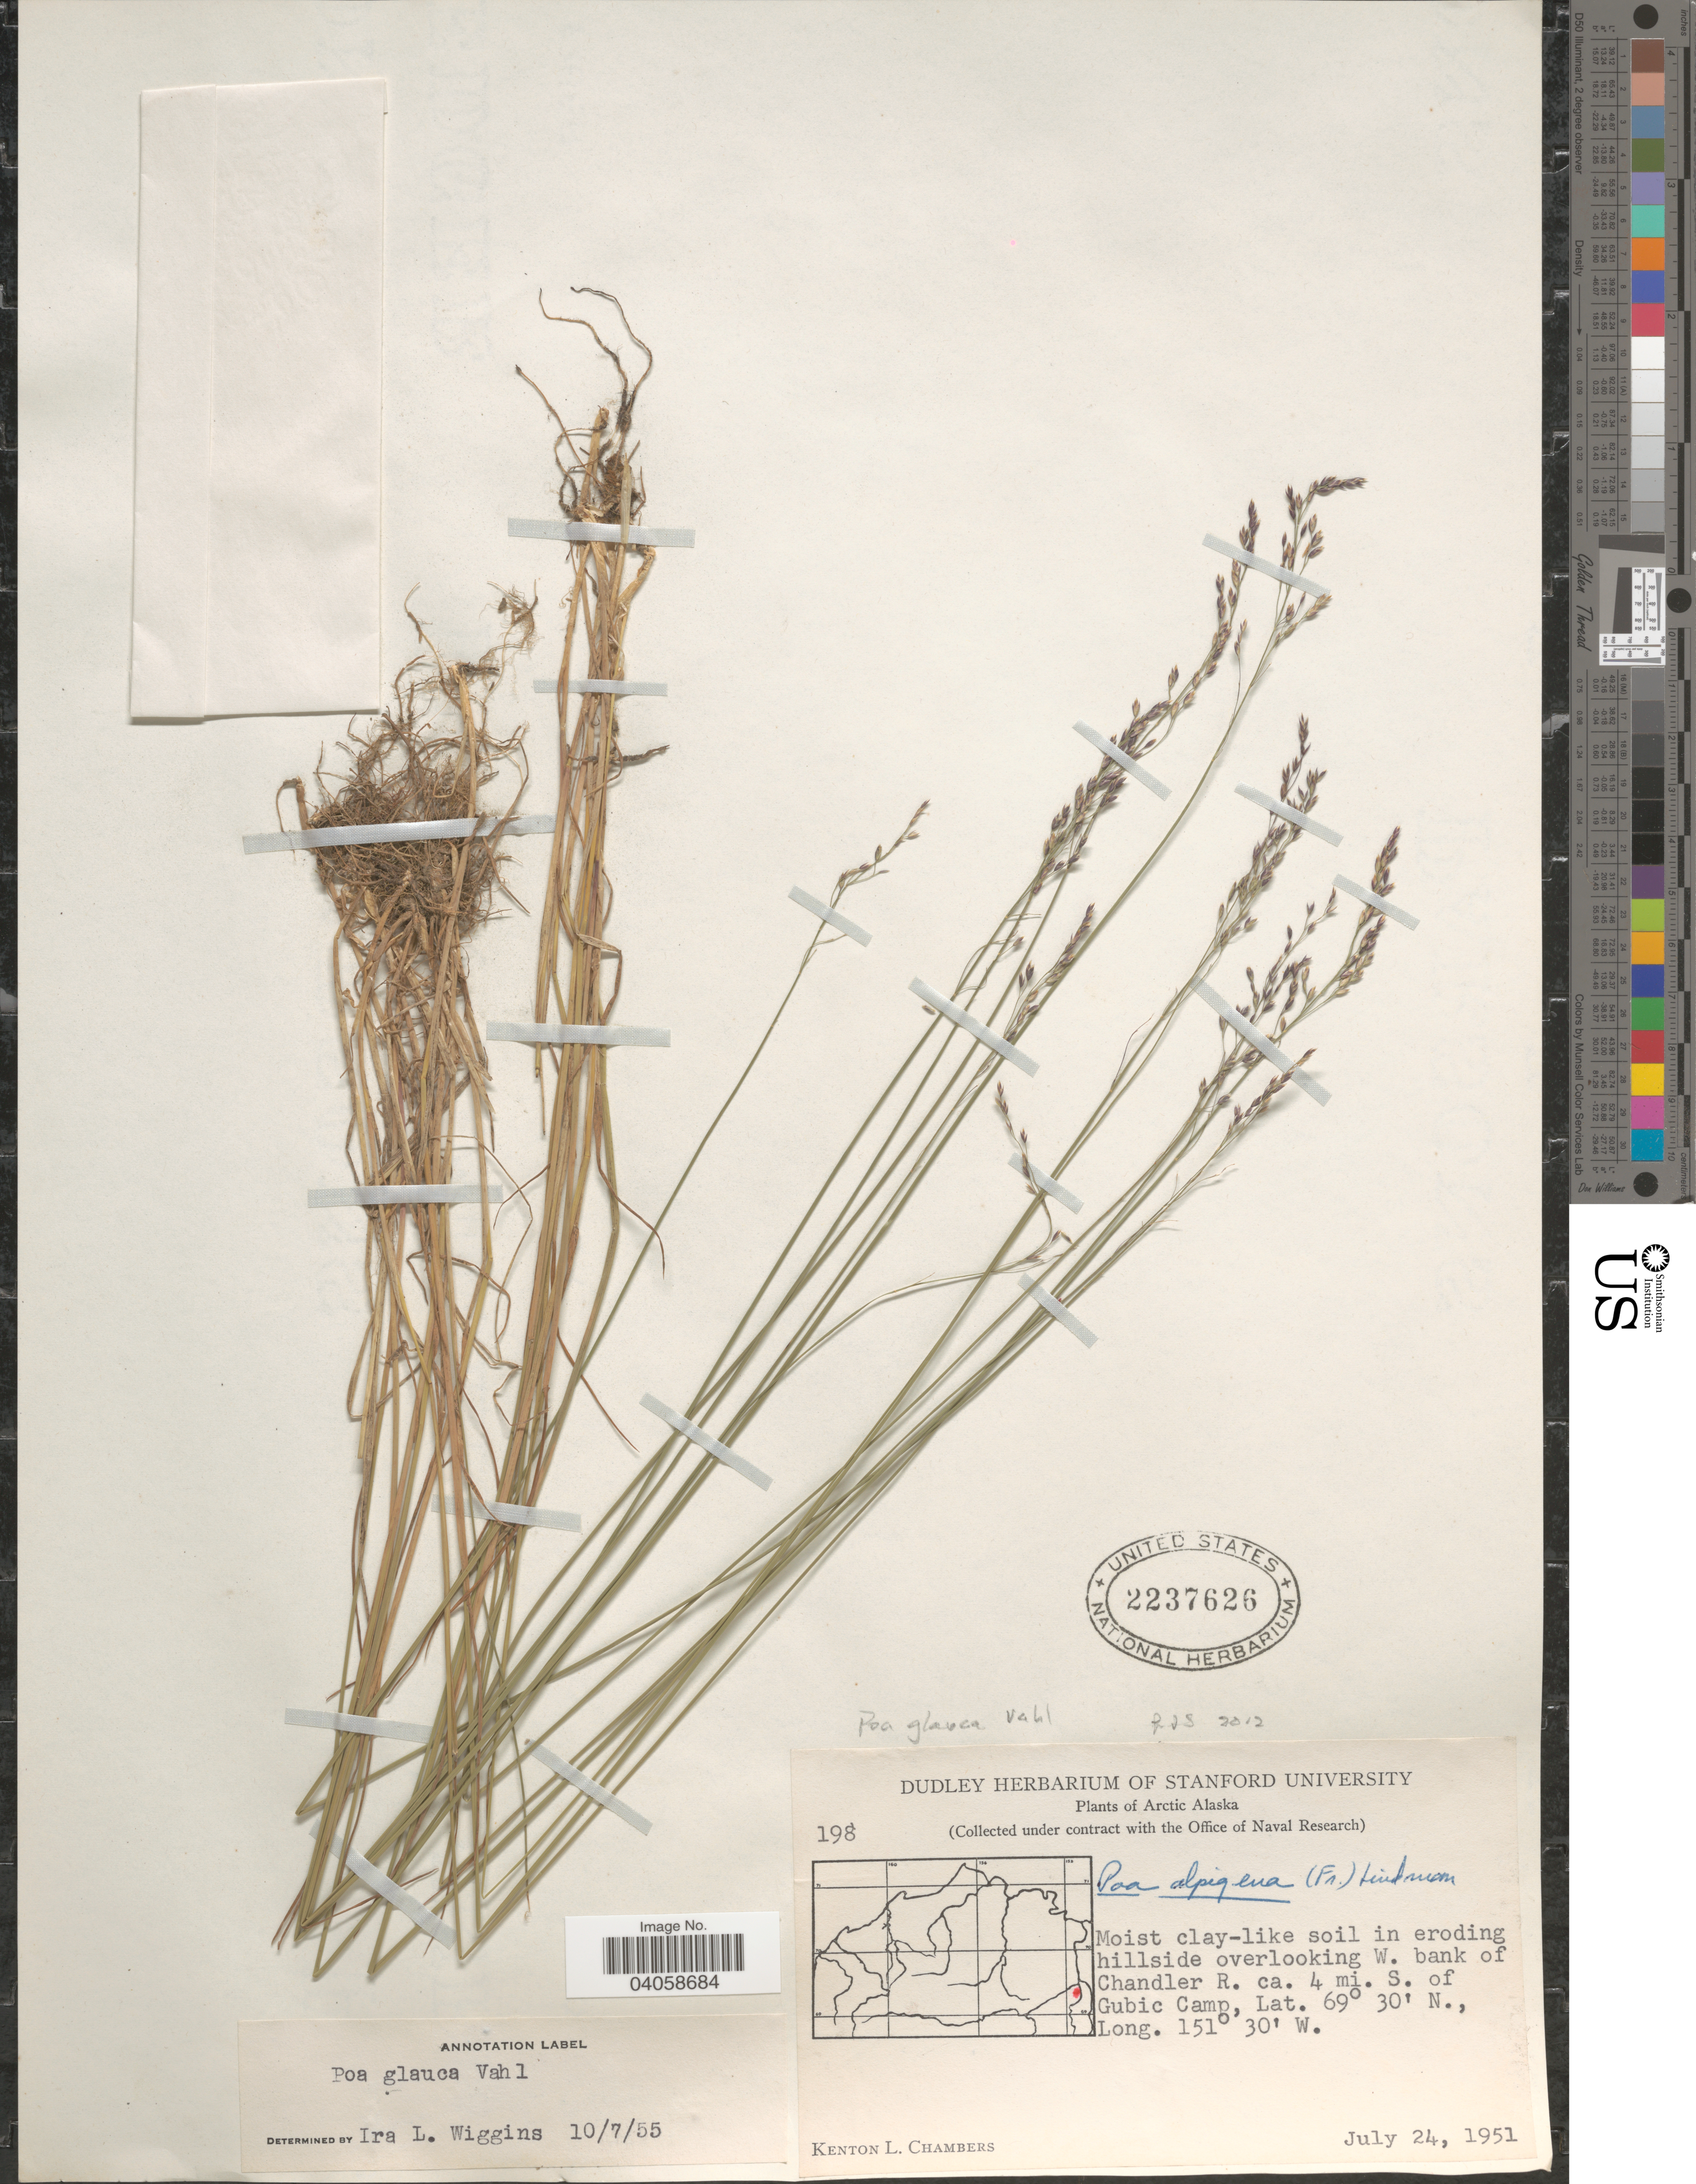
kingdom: Plantae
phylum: Tracheophyta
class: Liliopsida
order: Poales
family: Poaceae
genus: Poa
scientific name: Poa glauca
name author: Vahl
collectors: K. L. Chambers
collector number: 198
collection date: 1951-07-24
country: United States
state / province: Alaska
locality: Arctic Alaska. In eroding hillside overlooking W. bank of Chandler R. ca. 4 mi. S. of Gubic Camp.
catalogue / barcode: US 2237626